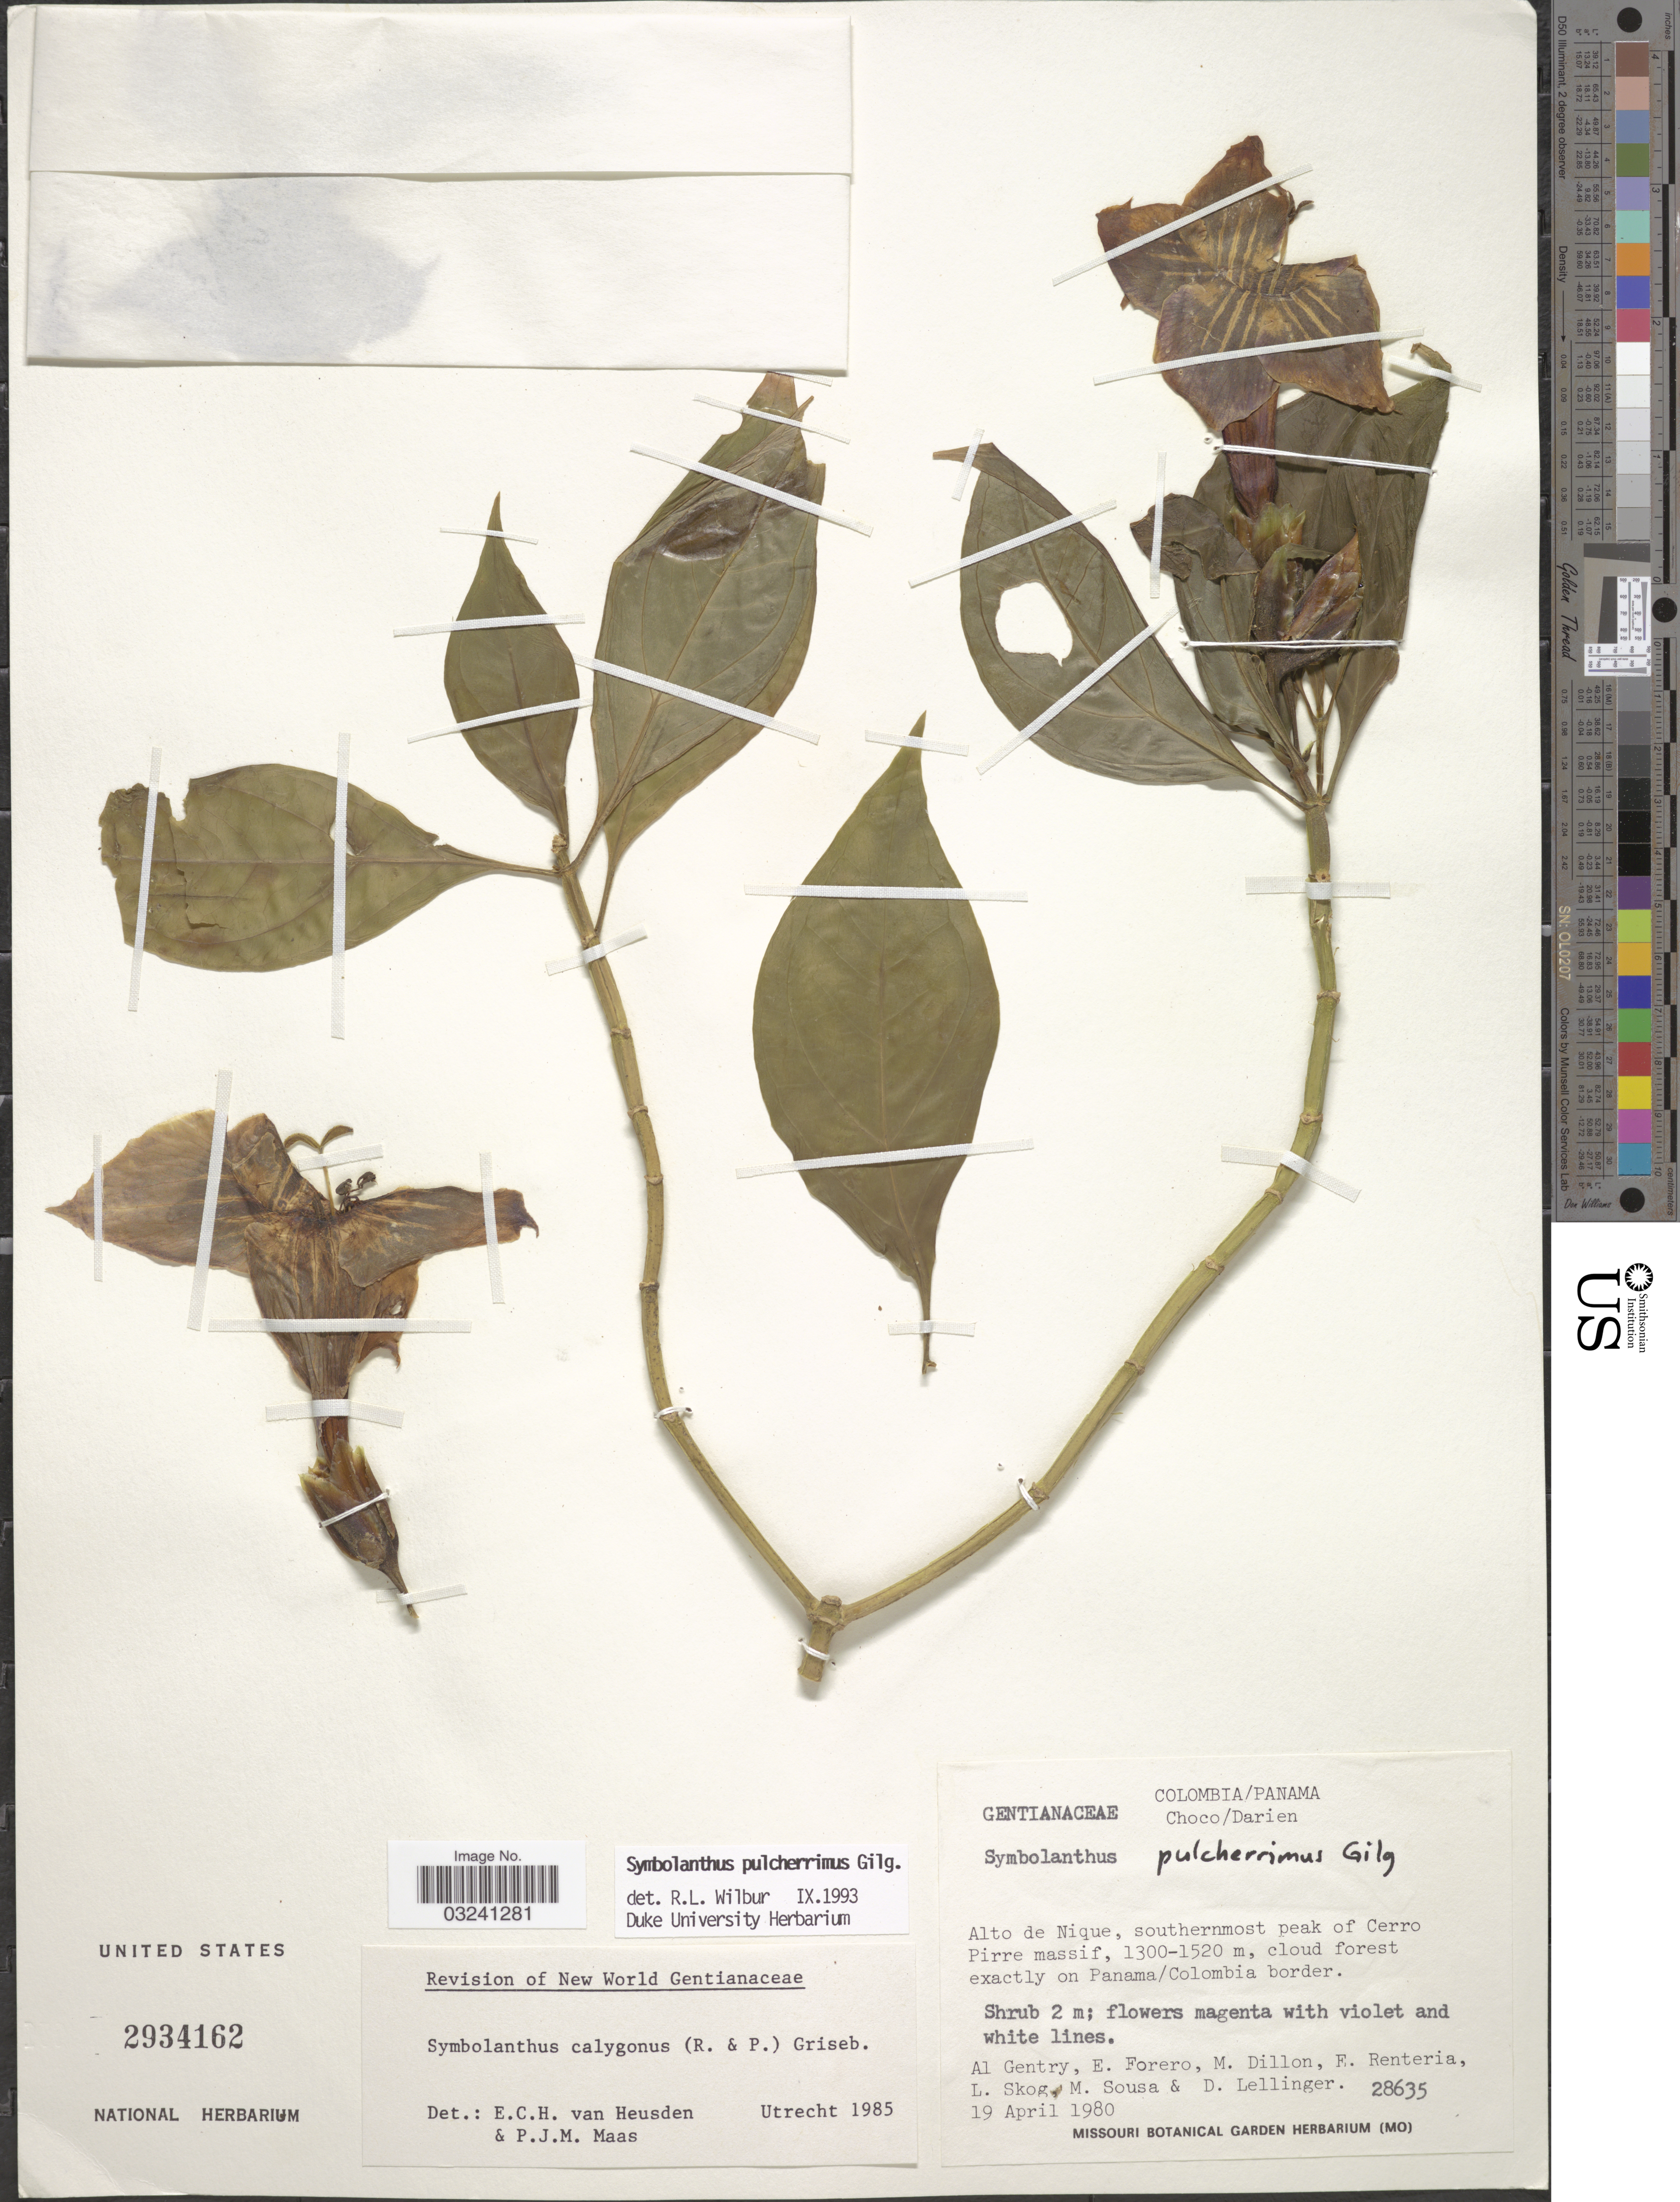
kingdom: Plantae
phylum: Tracheophyta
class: Magnoliopsida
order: Gentianales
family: Gentianaceae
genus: Symbolanthus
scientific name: Symbolanthus pulcherrimus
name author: Gilg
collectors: A. H. Gentry, E. Forero, M. O. Dillon, E. Renteria & et al.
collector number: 28635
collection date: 1980-04-19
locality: Choco/ Darien. Alto de Nique, southernmost peak of Cerro Pirre massif, cloud forest exactly on Panama/Colombia border.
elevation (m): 1300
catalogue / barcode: US 2934162